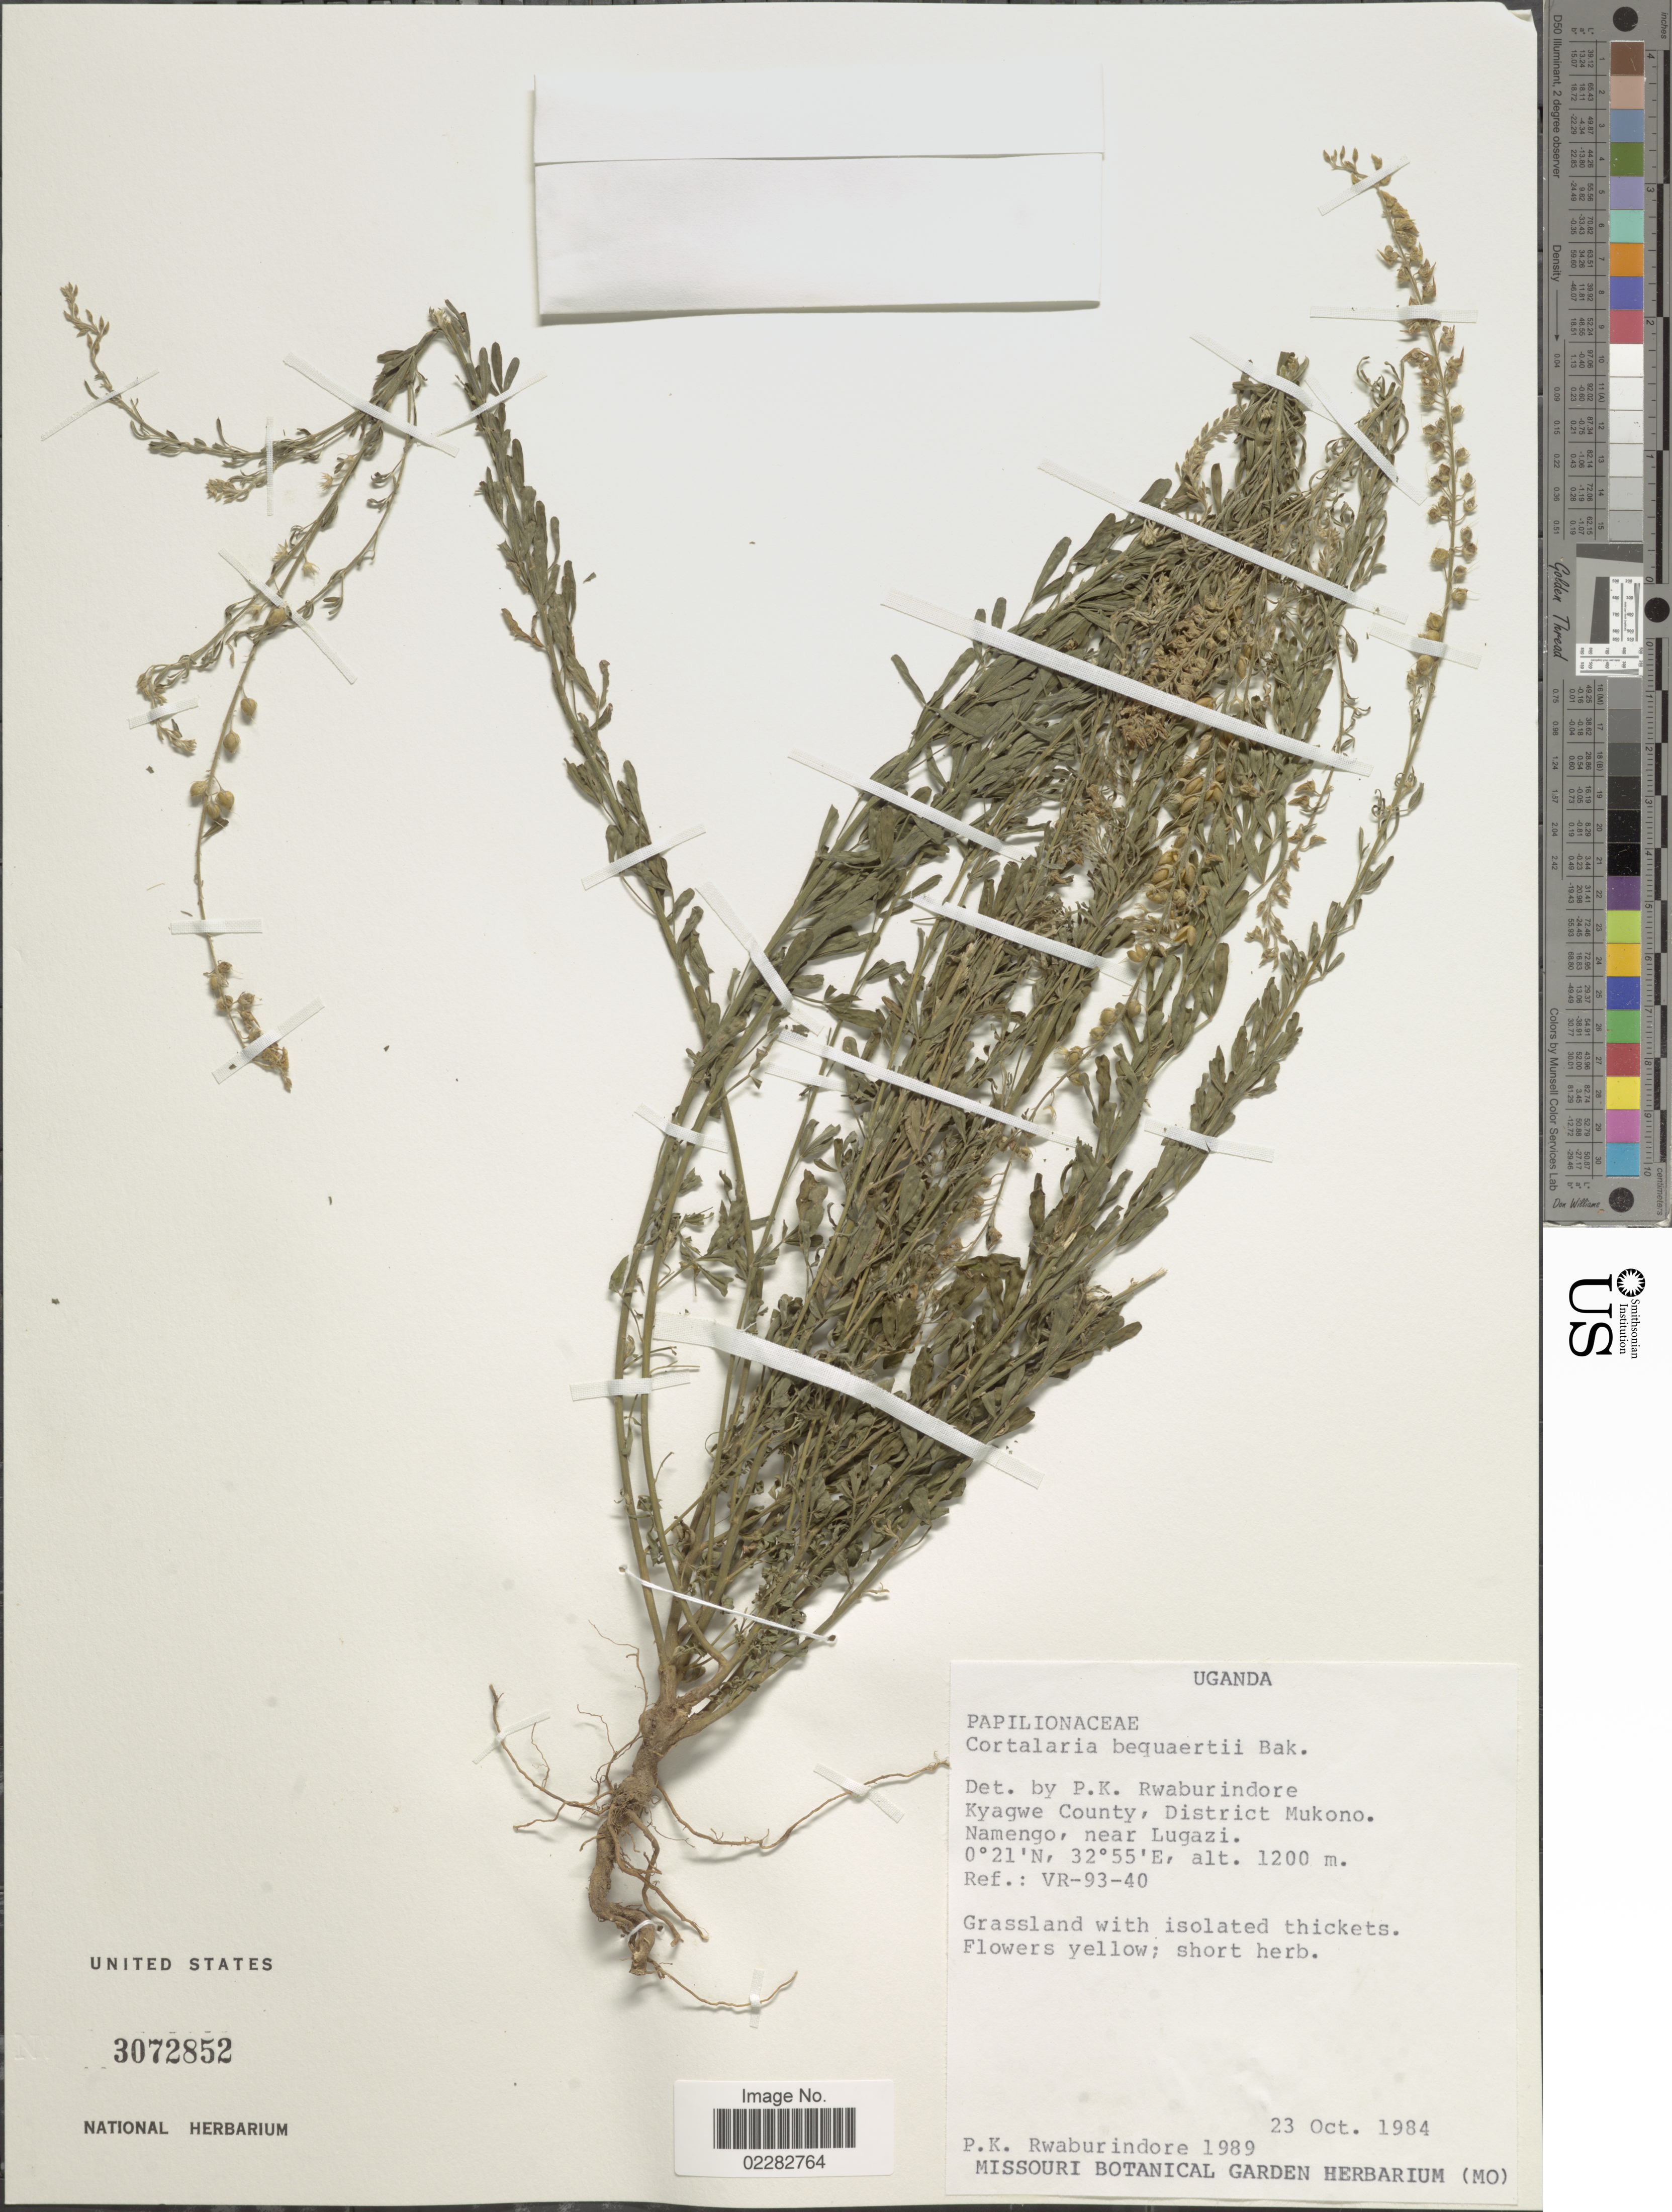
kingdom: Plantae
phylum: Tracheophyta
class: Magnoliopsida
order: Fabales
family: Fabaceae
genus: Crotalaria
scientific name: Crotalaria becquetii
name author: Baker f. ex Wilczek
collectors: P. Rwaburindore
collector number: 1989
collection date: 1984-10-23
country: Uganda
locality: Kyagwe County, District Mukono, Namengo, near Lugazi.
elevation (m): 1200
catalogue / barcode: US 3072852